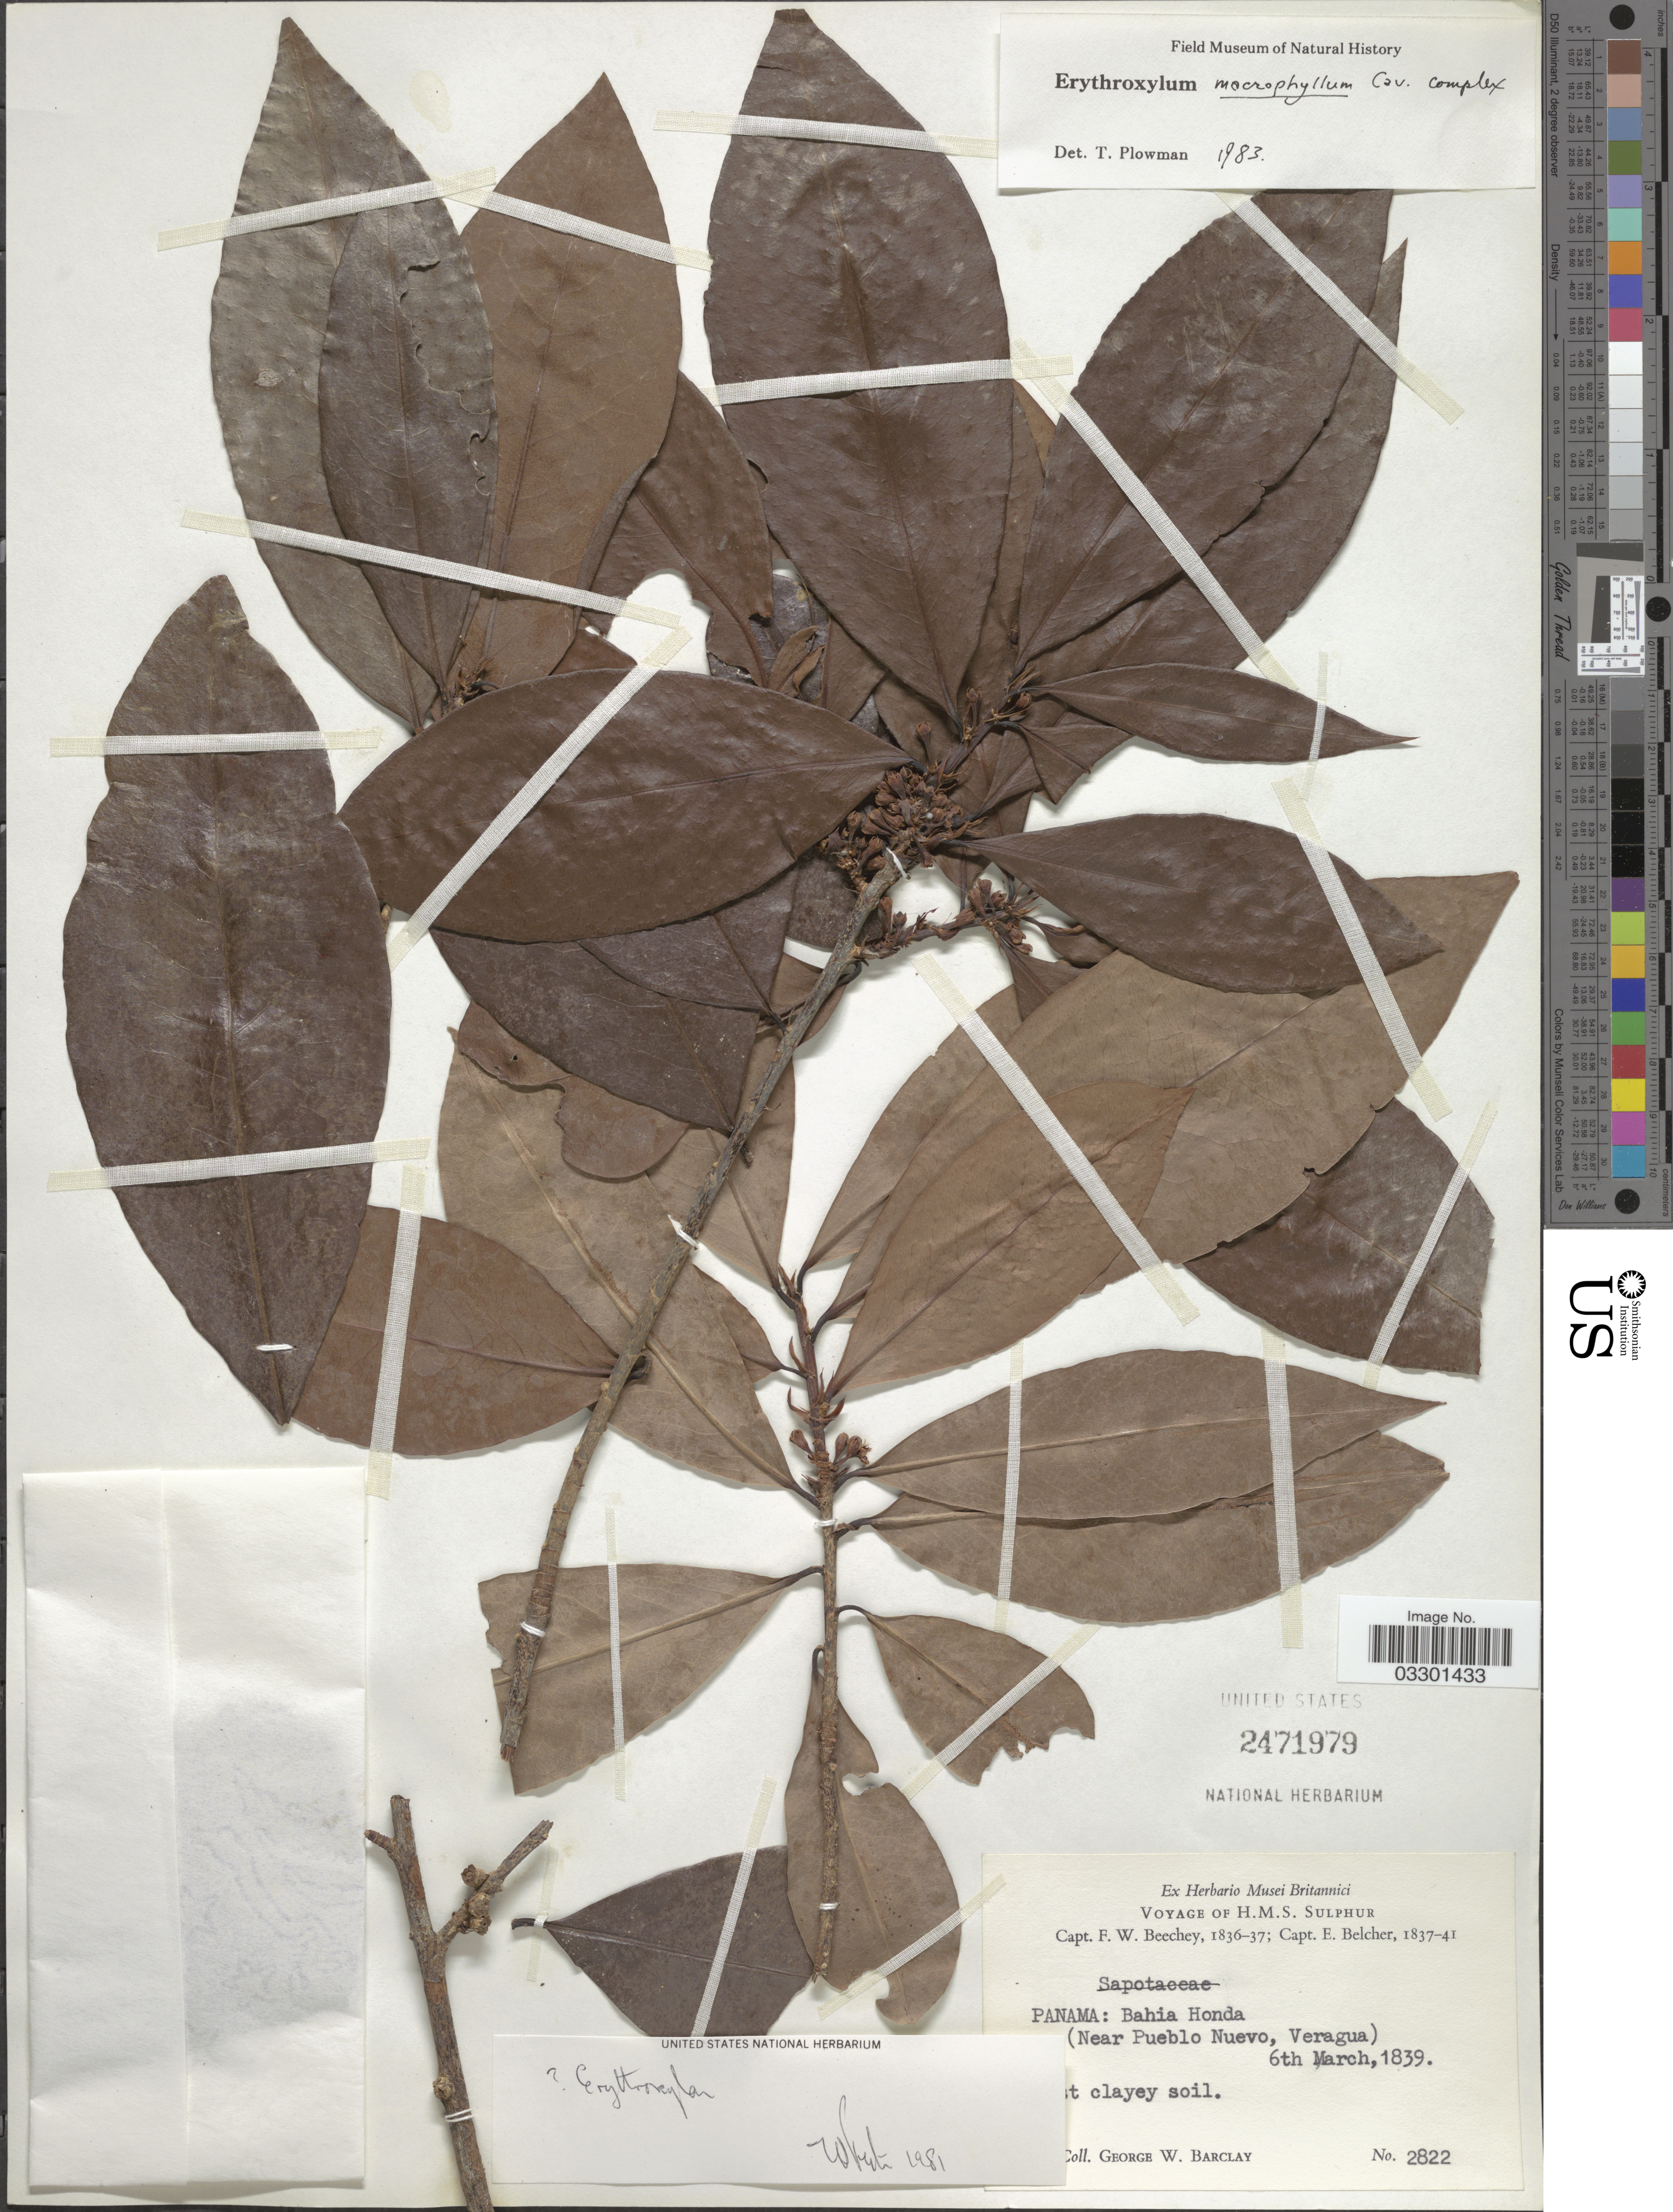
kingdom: Plantae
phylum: Tracheophyta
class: Magnoliopsida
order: Malpighiales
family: Erythroxylaceae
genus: Erythroxylum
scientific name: Erythroxylum macrophyllum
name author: Cav.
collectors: G. W. Barclay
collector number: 2822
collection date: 1839-03-06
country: Panama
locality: Bahia Honda (Near Pueblo Nuevo, Veragua).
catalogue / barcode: US 2471979